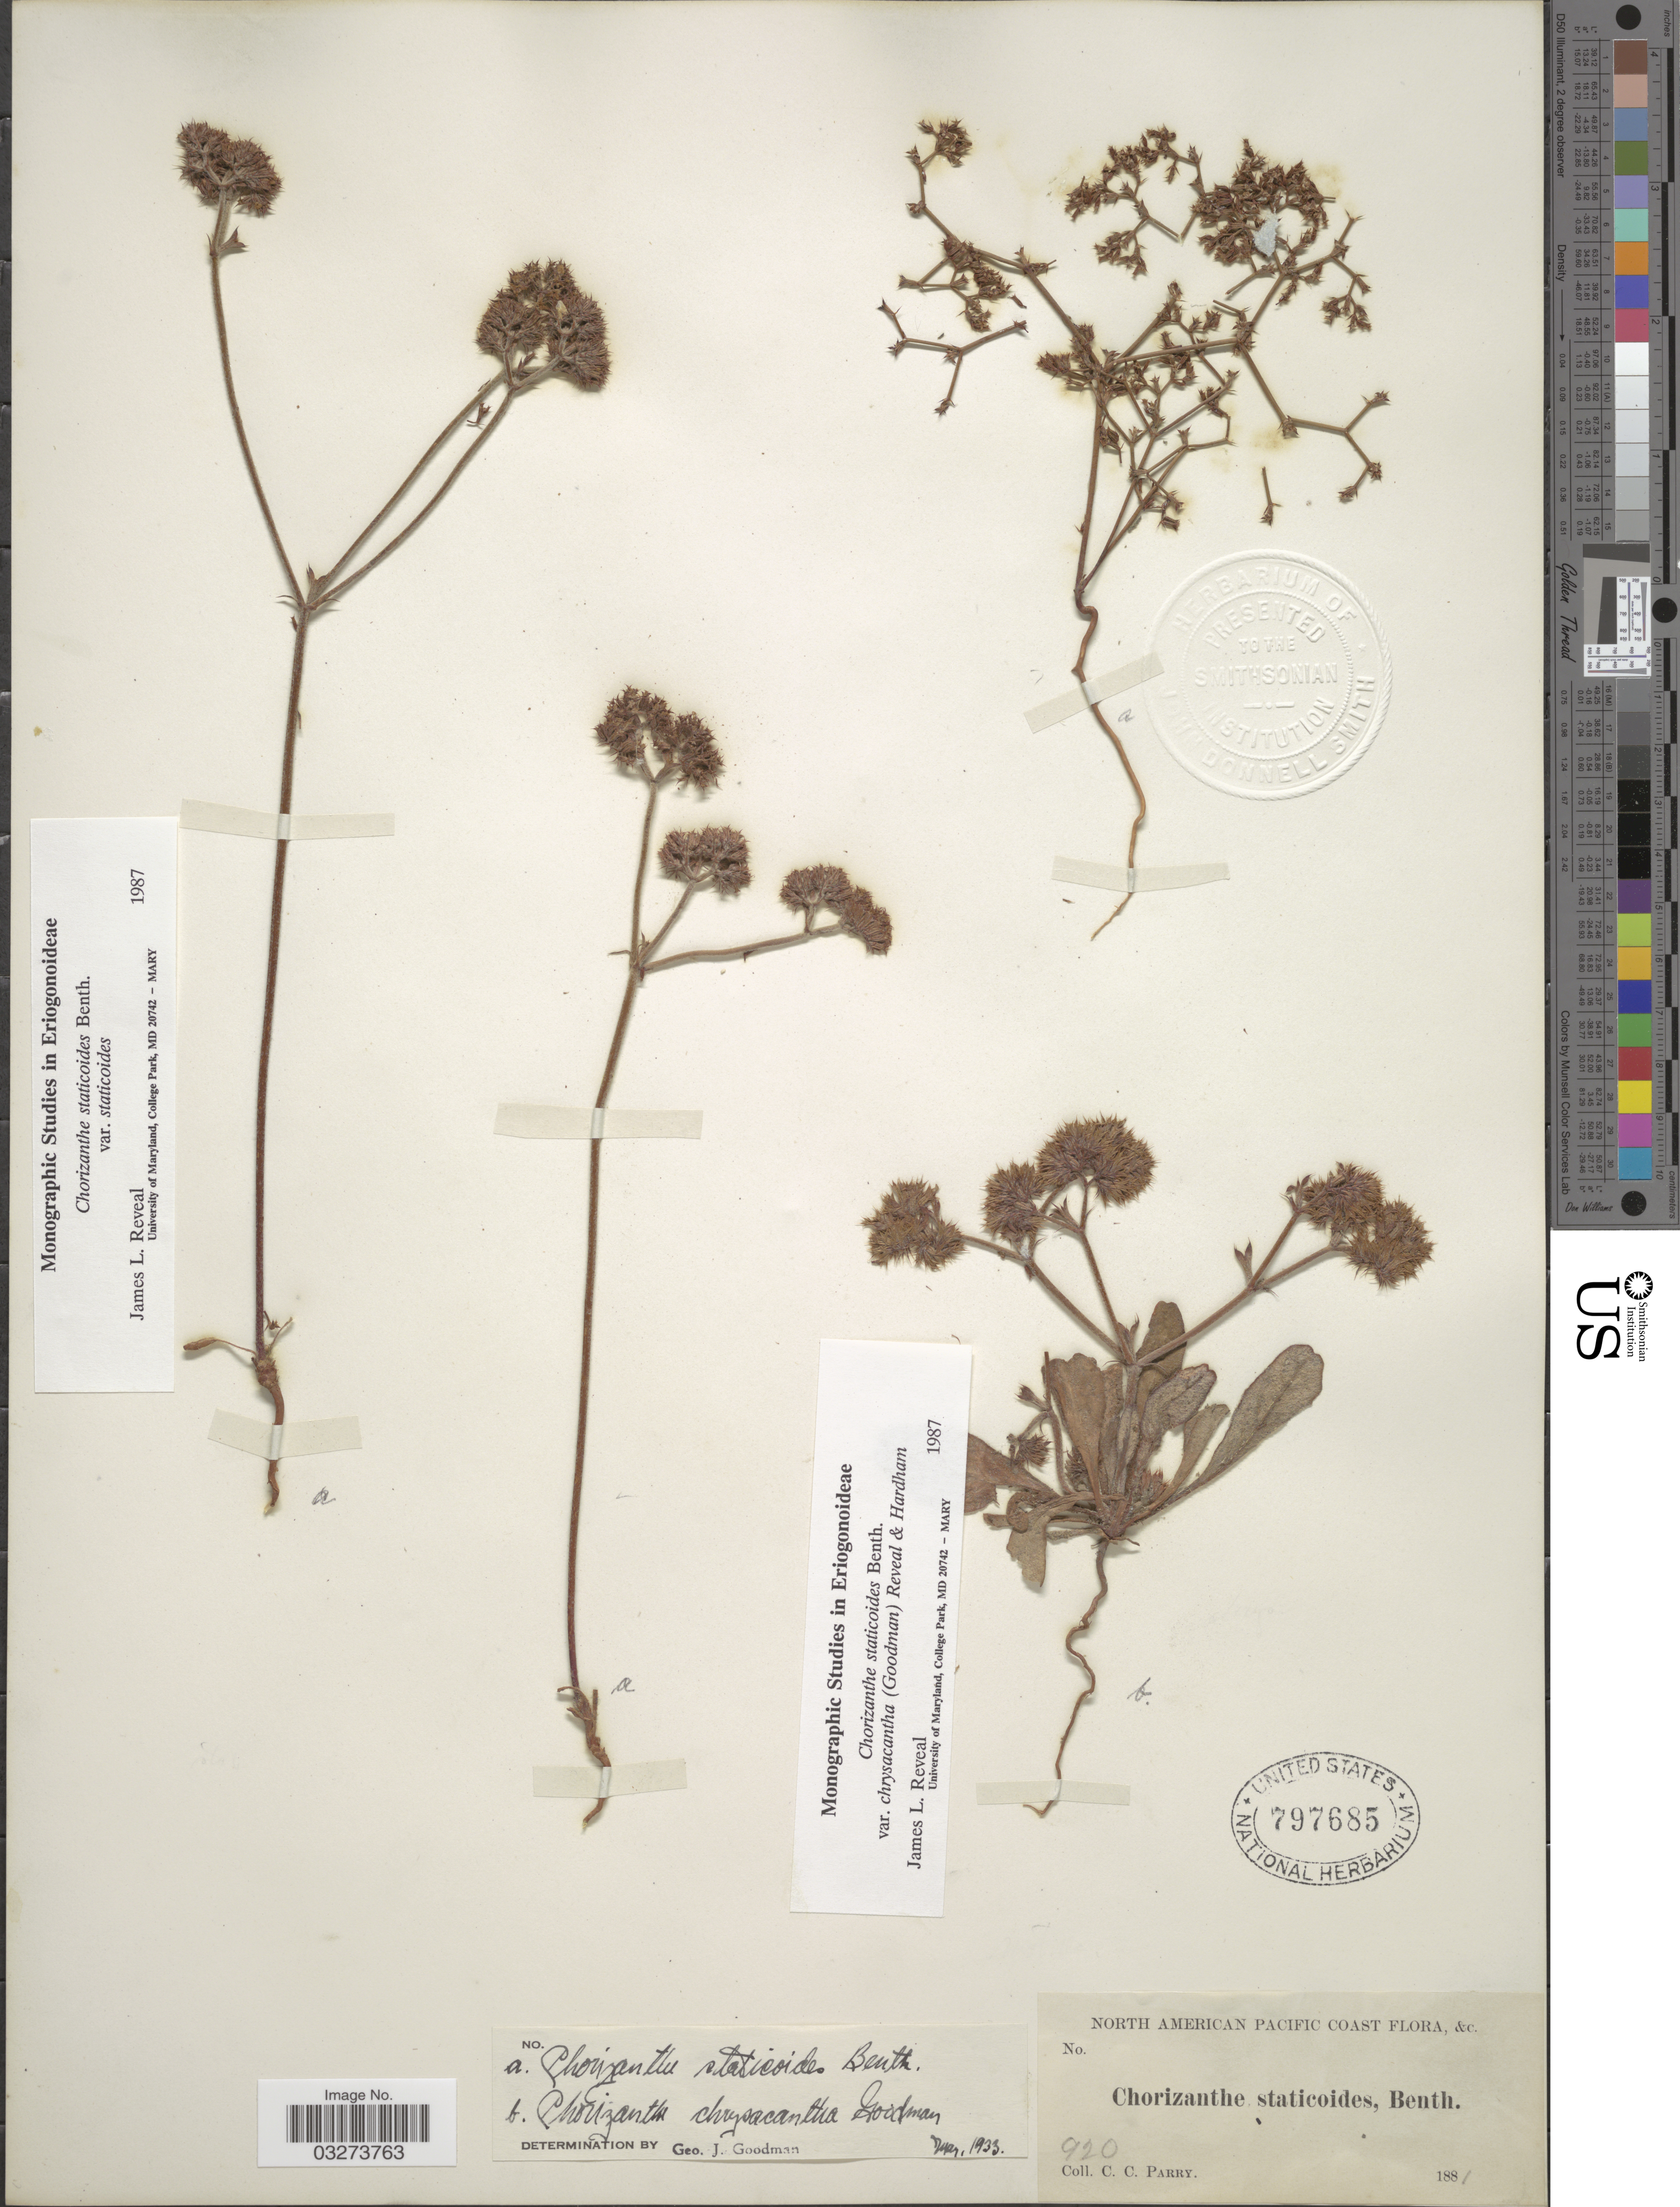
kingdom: Plantae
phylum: Tracheophyta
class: Magnoliopsida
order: Caryophyllales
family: Polygonaceae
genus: Chorizanthe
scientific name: Chorizanthe staticoides subsp. chrysacantha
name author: (Goodman) Munz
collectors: C. C. Parry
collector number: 920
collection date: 1881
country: United States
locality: North American Pacific Coast, &c.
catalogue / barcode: US 797685